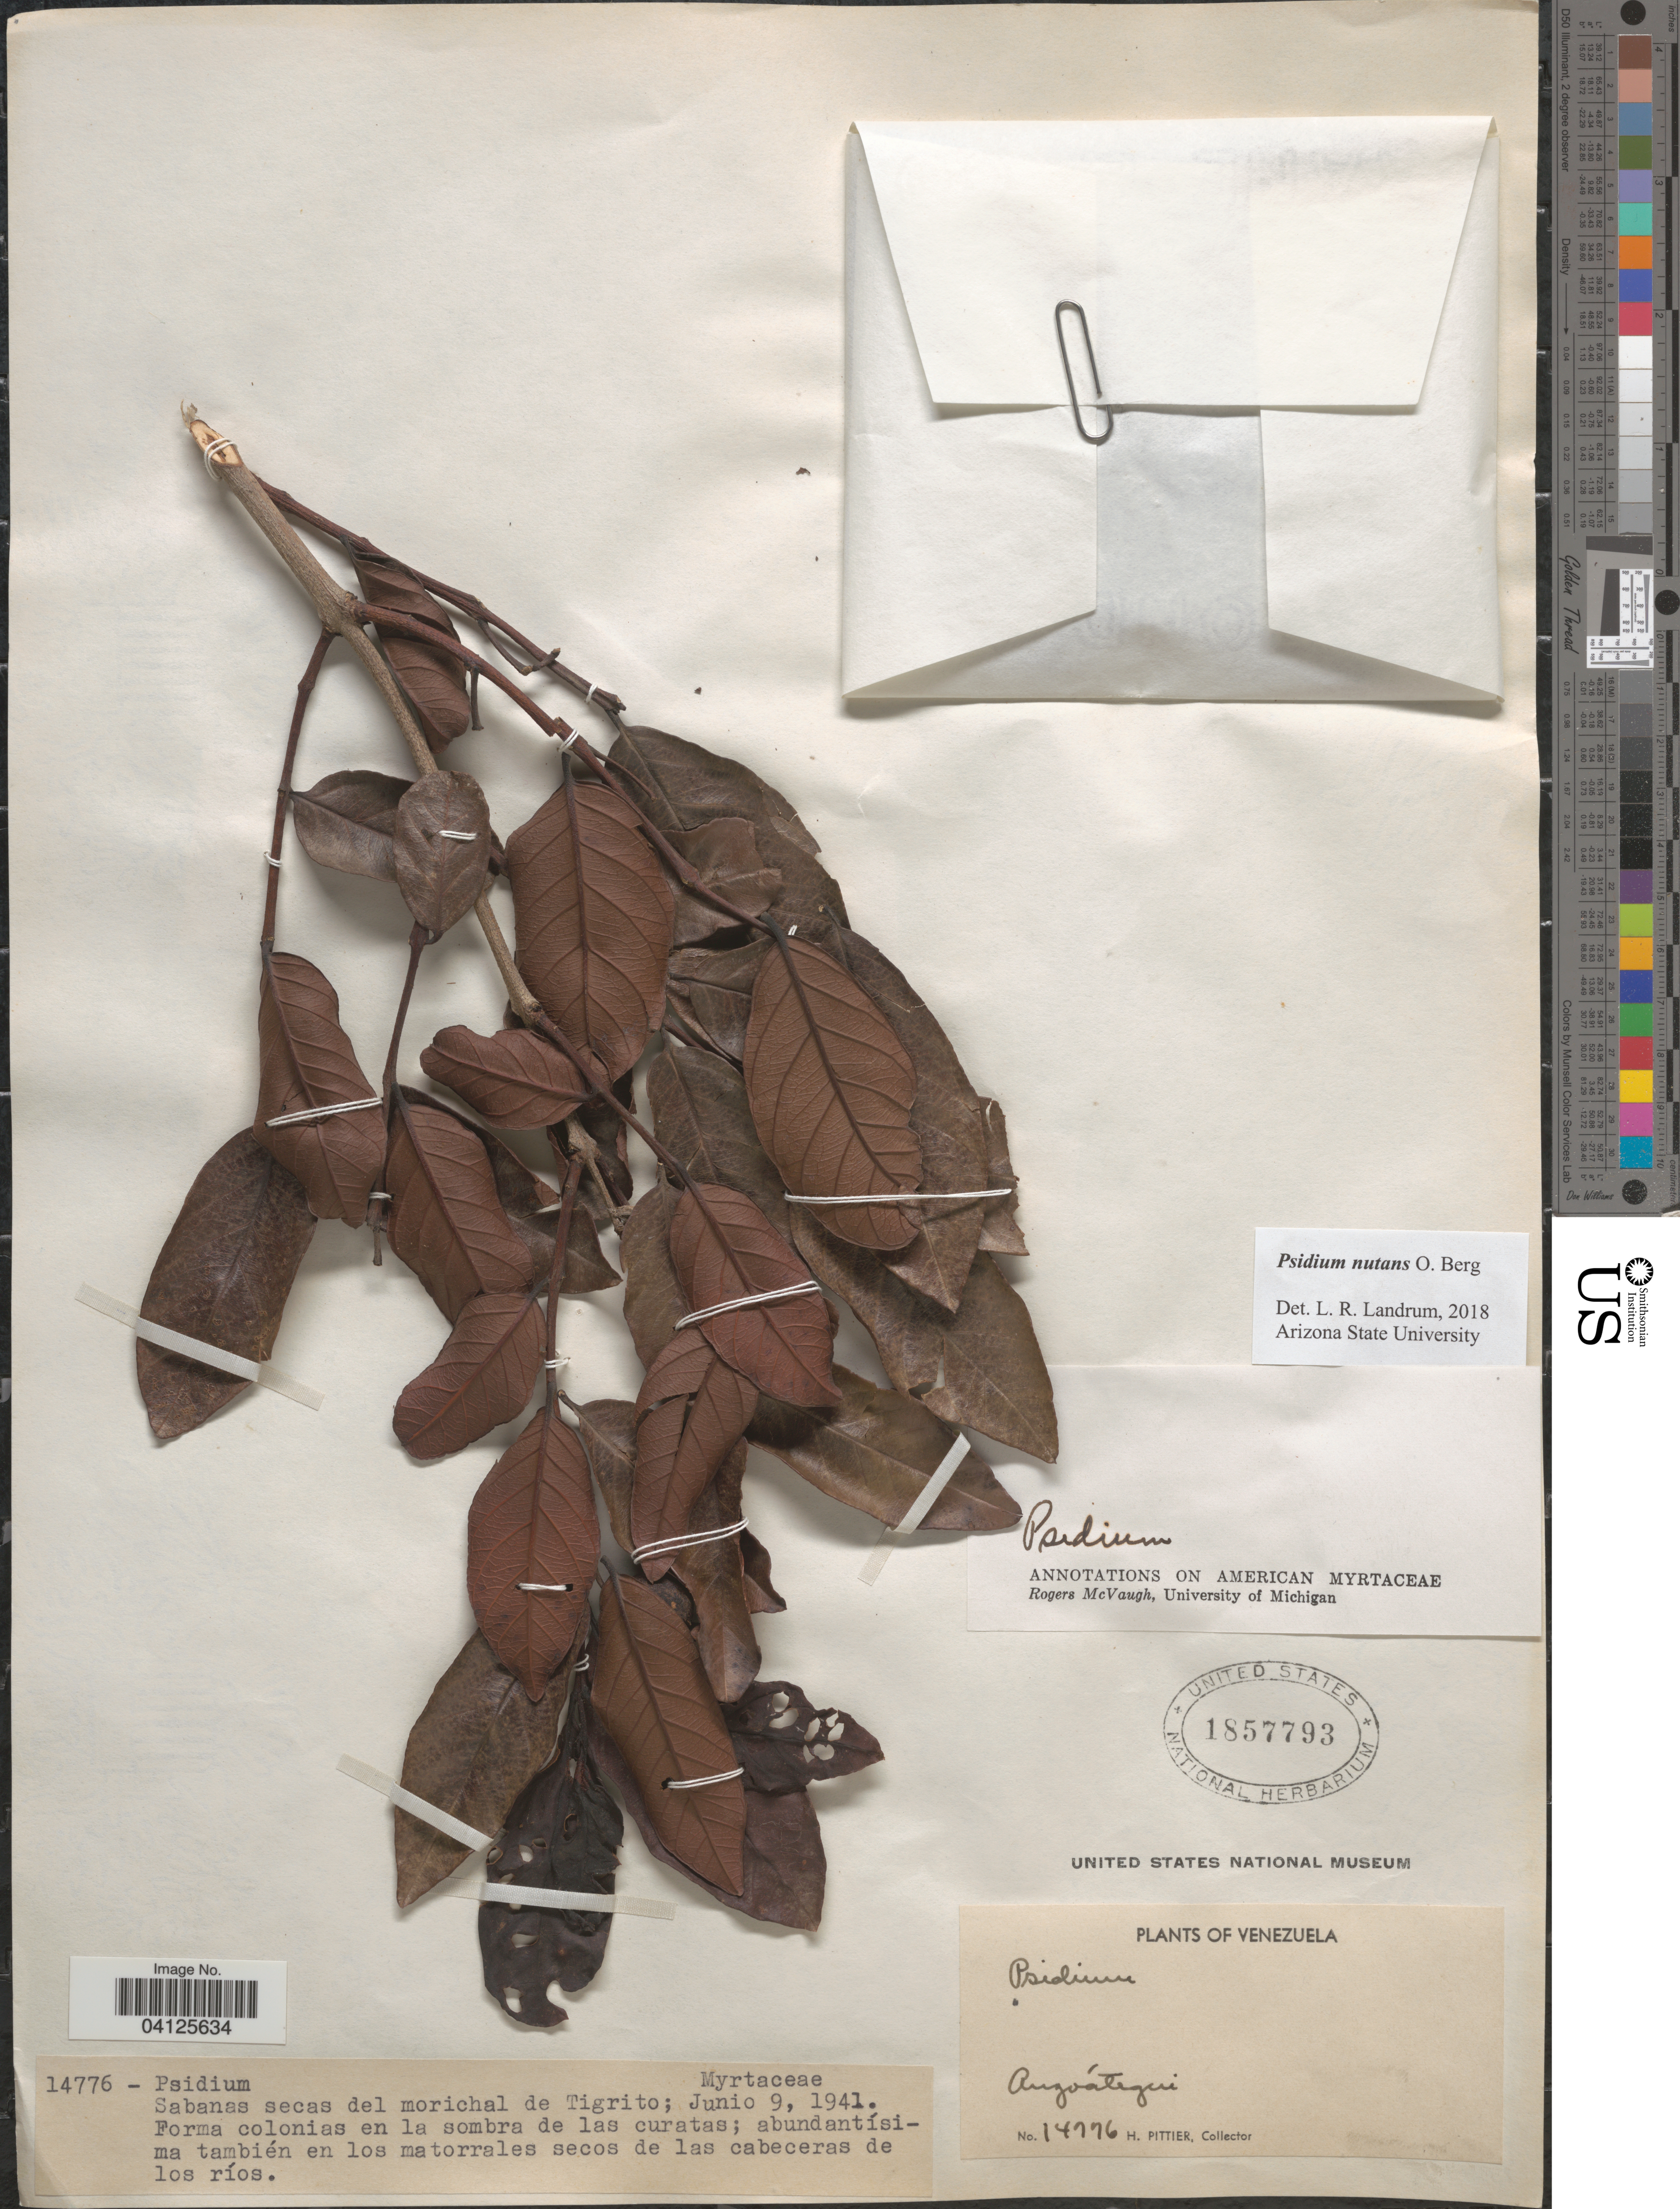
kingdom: Plantae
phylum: Tracheophyta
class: Magnoliopsida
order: Myrtales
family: Myrtaceae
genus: Psidium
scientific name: Psidium nutans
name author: O. Berg in Mart.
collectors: H. F. Pittier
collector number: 14776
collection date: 1941-06-09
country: Venezuela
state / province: Anzoátegui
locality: Anzoátegui. Sabanas secas del morichal de Tigrito.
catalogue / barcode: US 1857793